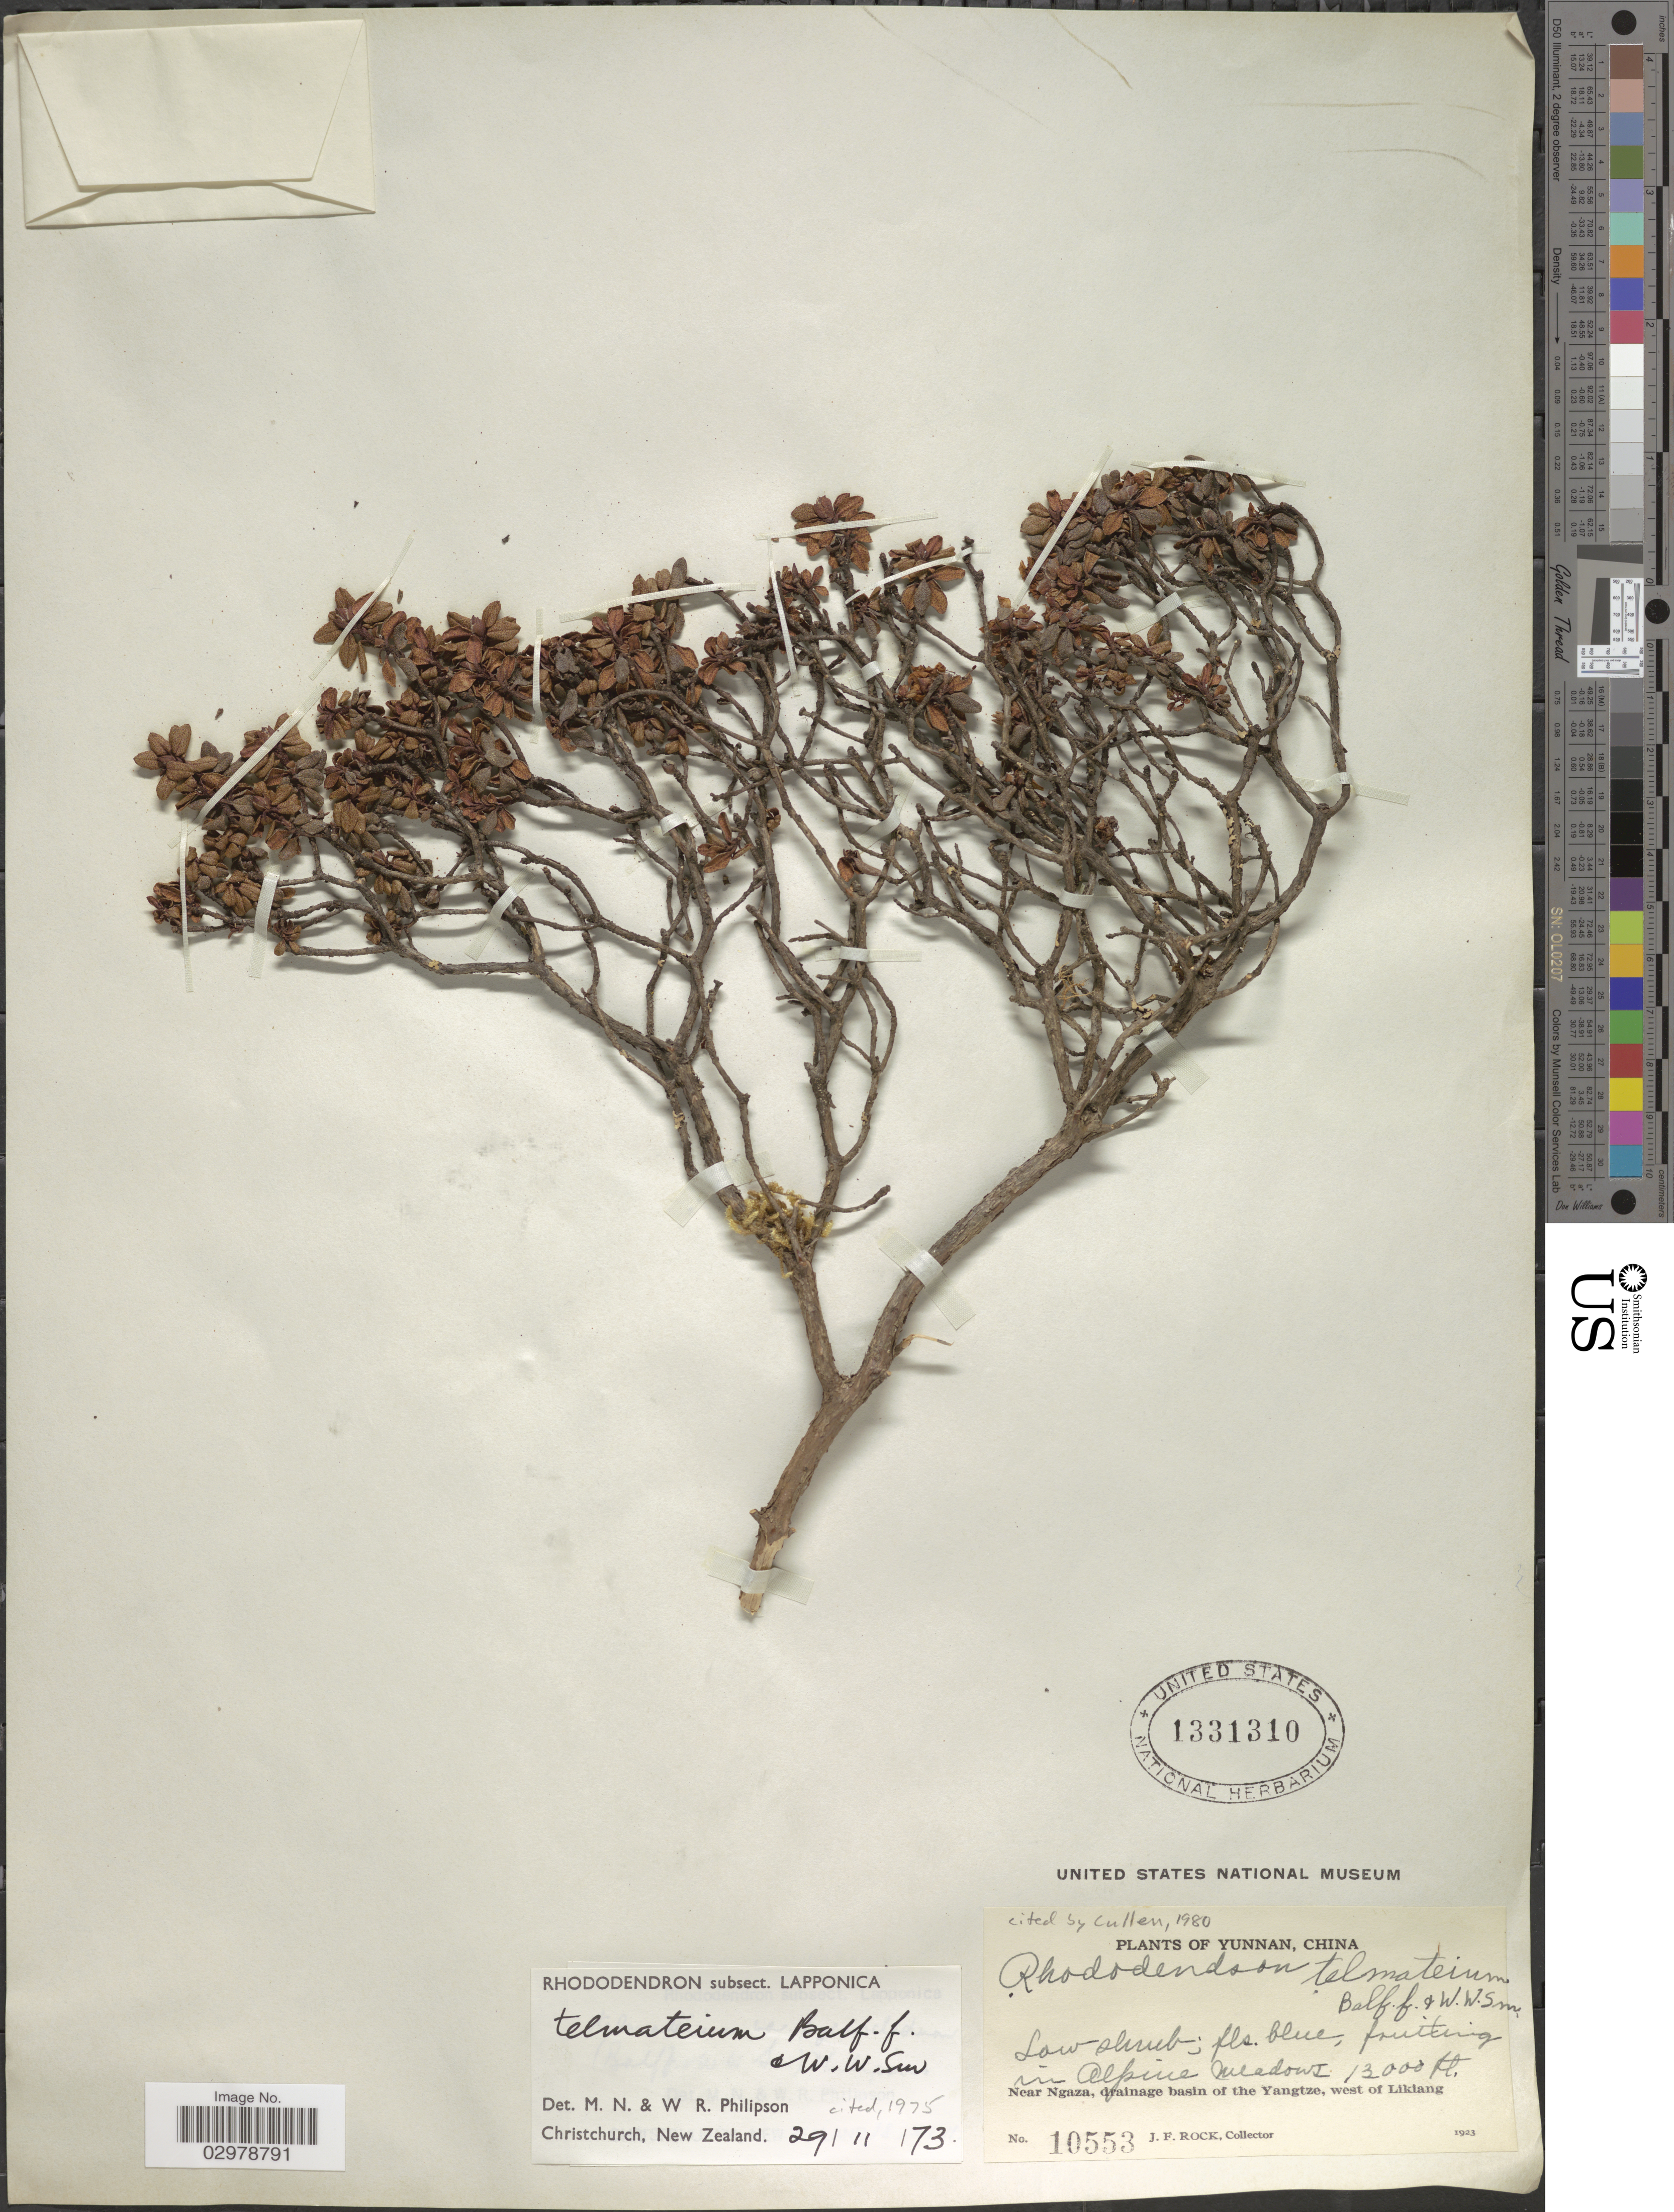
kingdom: Plantae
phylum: Tracheophyta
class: Magnoliopsida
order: Ericales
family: Ericaceae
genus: Rhododendron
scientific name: Rhododendron telmateium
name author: Balf. f. & W.W. Sm.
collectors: J. Rock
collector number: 10553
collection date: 1923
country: China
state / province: Yunnan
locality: Near Ngaza, drainage basin of the Yangtze, west of Likiang.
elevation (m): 3962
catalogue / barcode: US 1331310